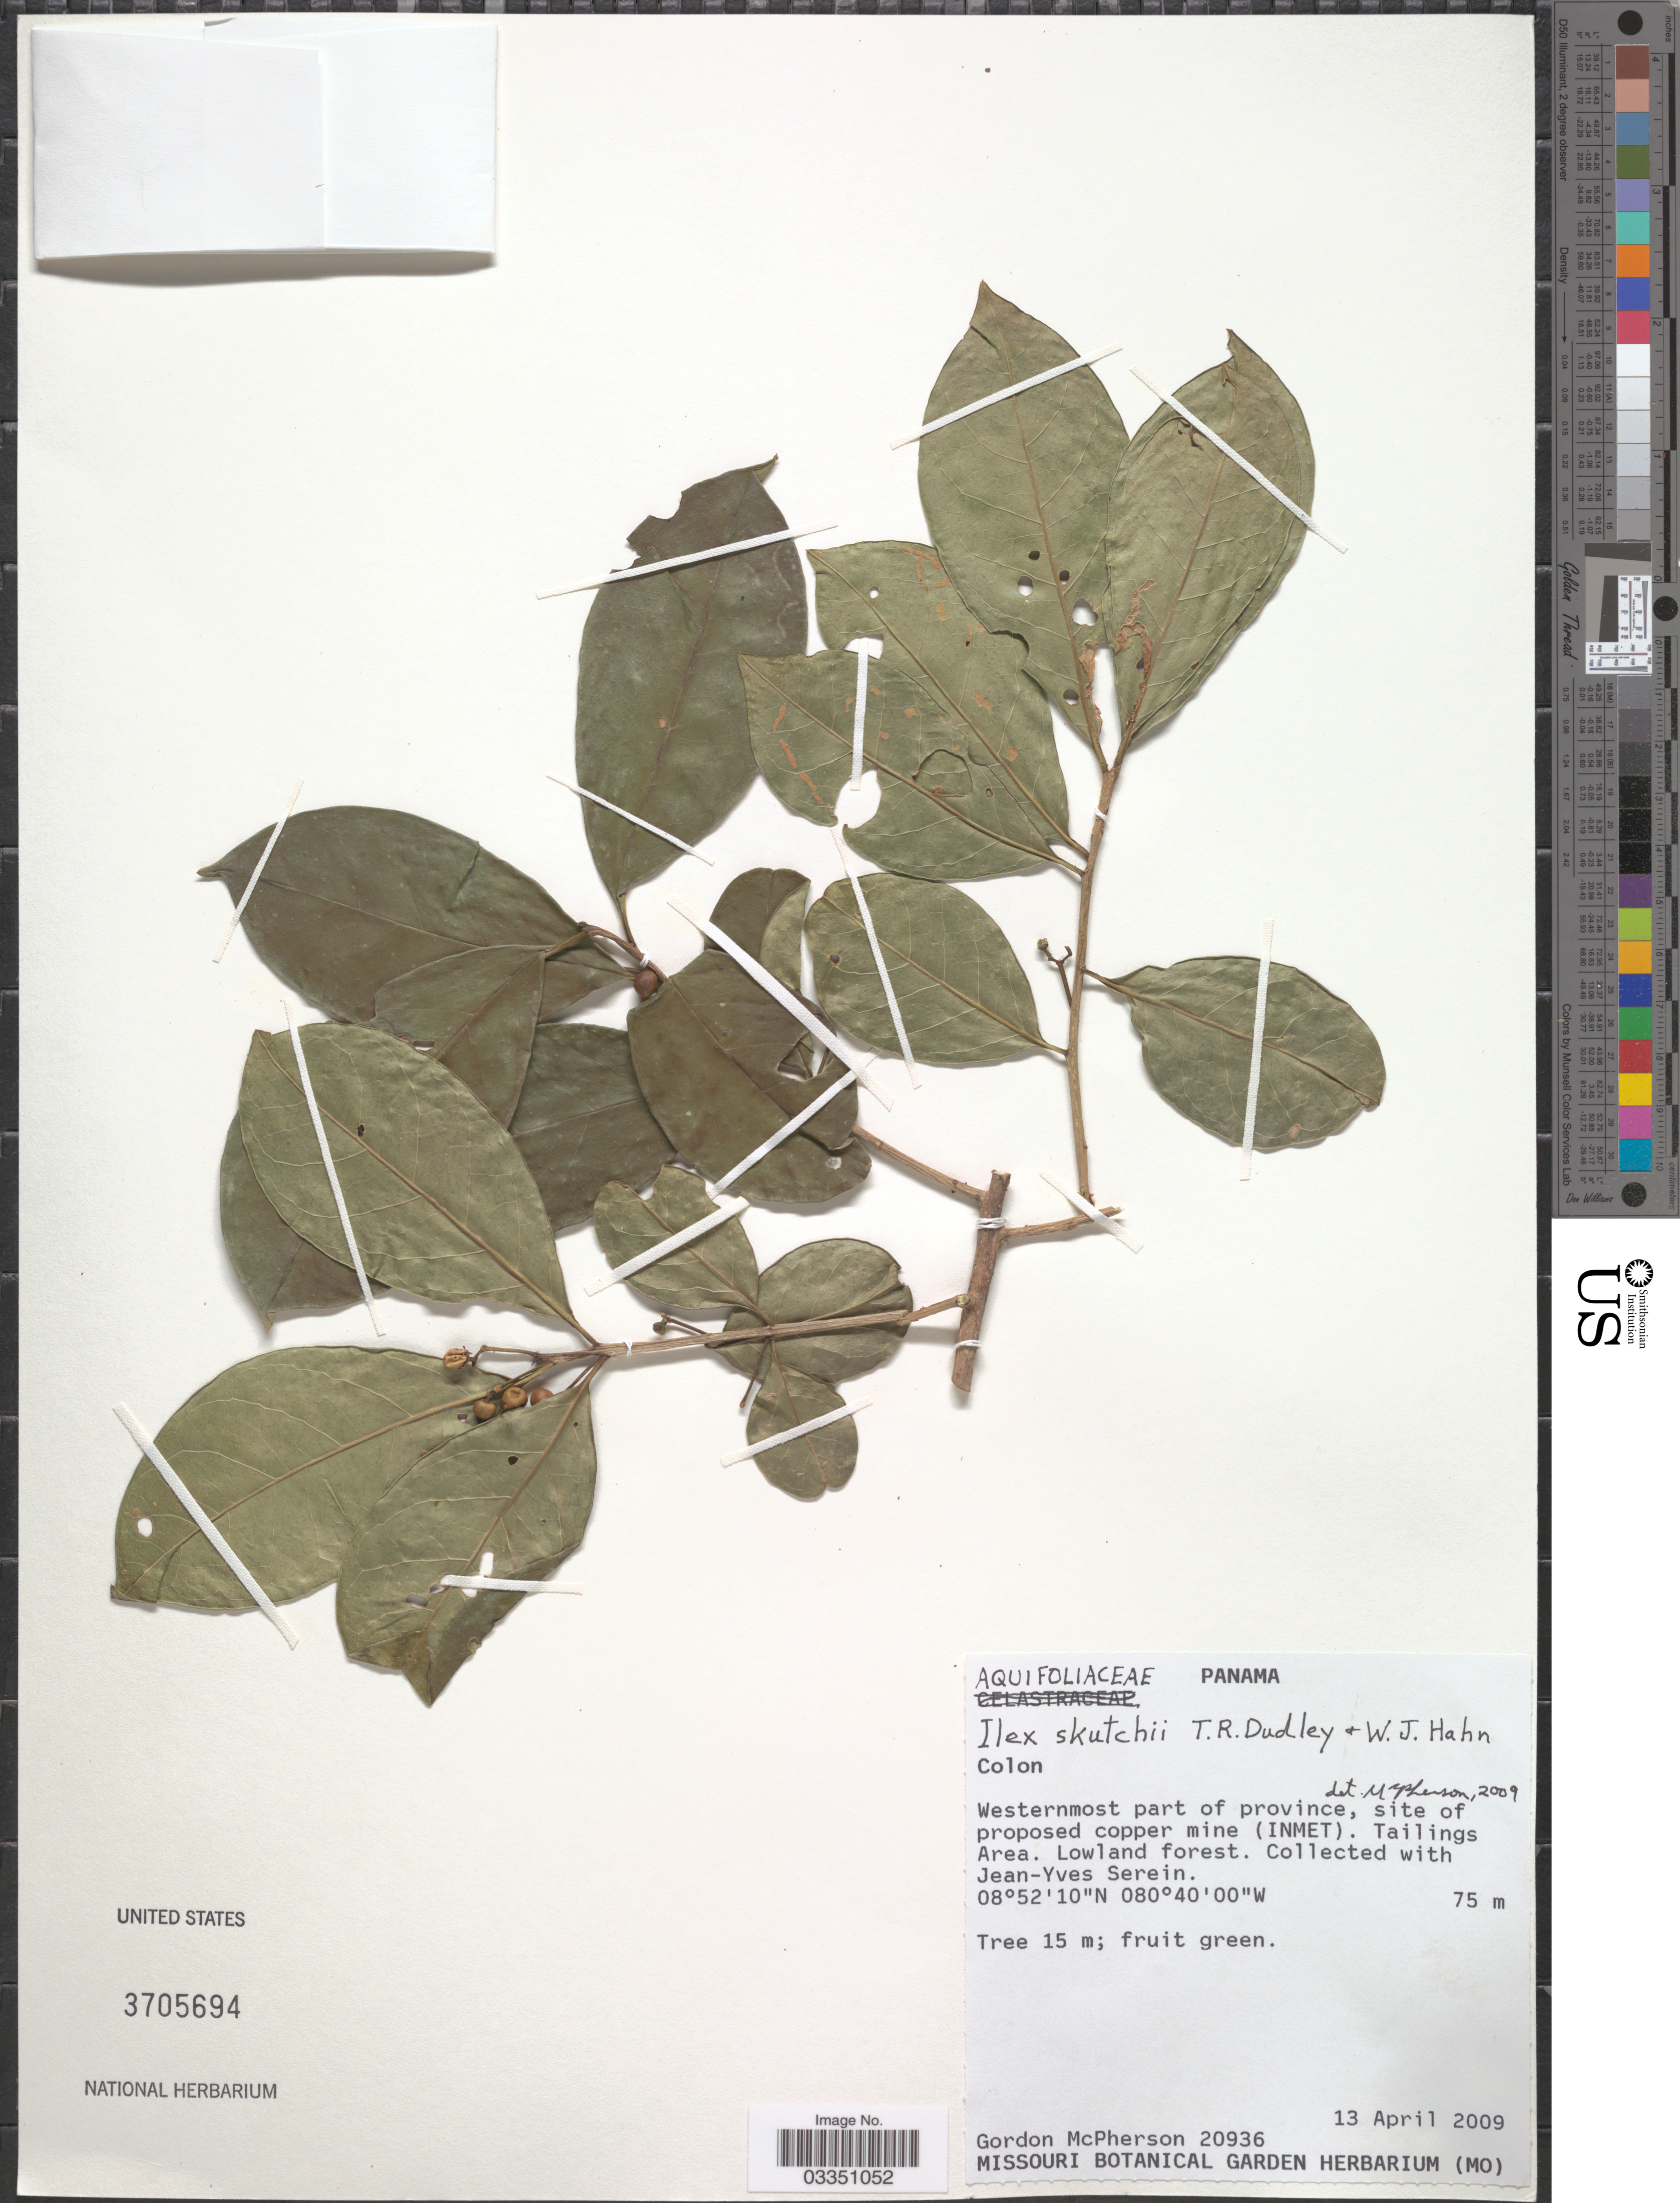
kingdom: Plantae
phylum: Tracheophyta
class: Magnoliopsida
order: Aquifoliales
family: Aquifoliaceae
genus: Ilex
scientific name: Ilex skutchii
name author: Edwin ex T.R. Dudley & W.J. Hahn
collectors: G. D. McPherson & J. Serein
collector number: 20936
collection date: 2009-04-13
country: Panama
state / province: Colón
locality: Westernmost part of province, site of proposed copper mine (INMET). Tailings Area.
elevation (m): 75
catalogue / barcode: US 3705694